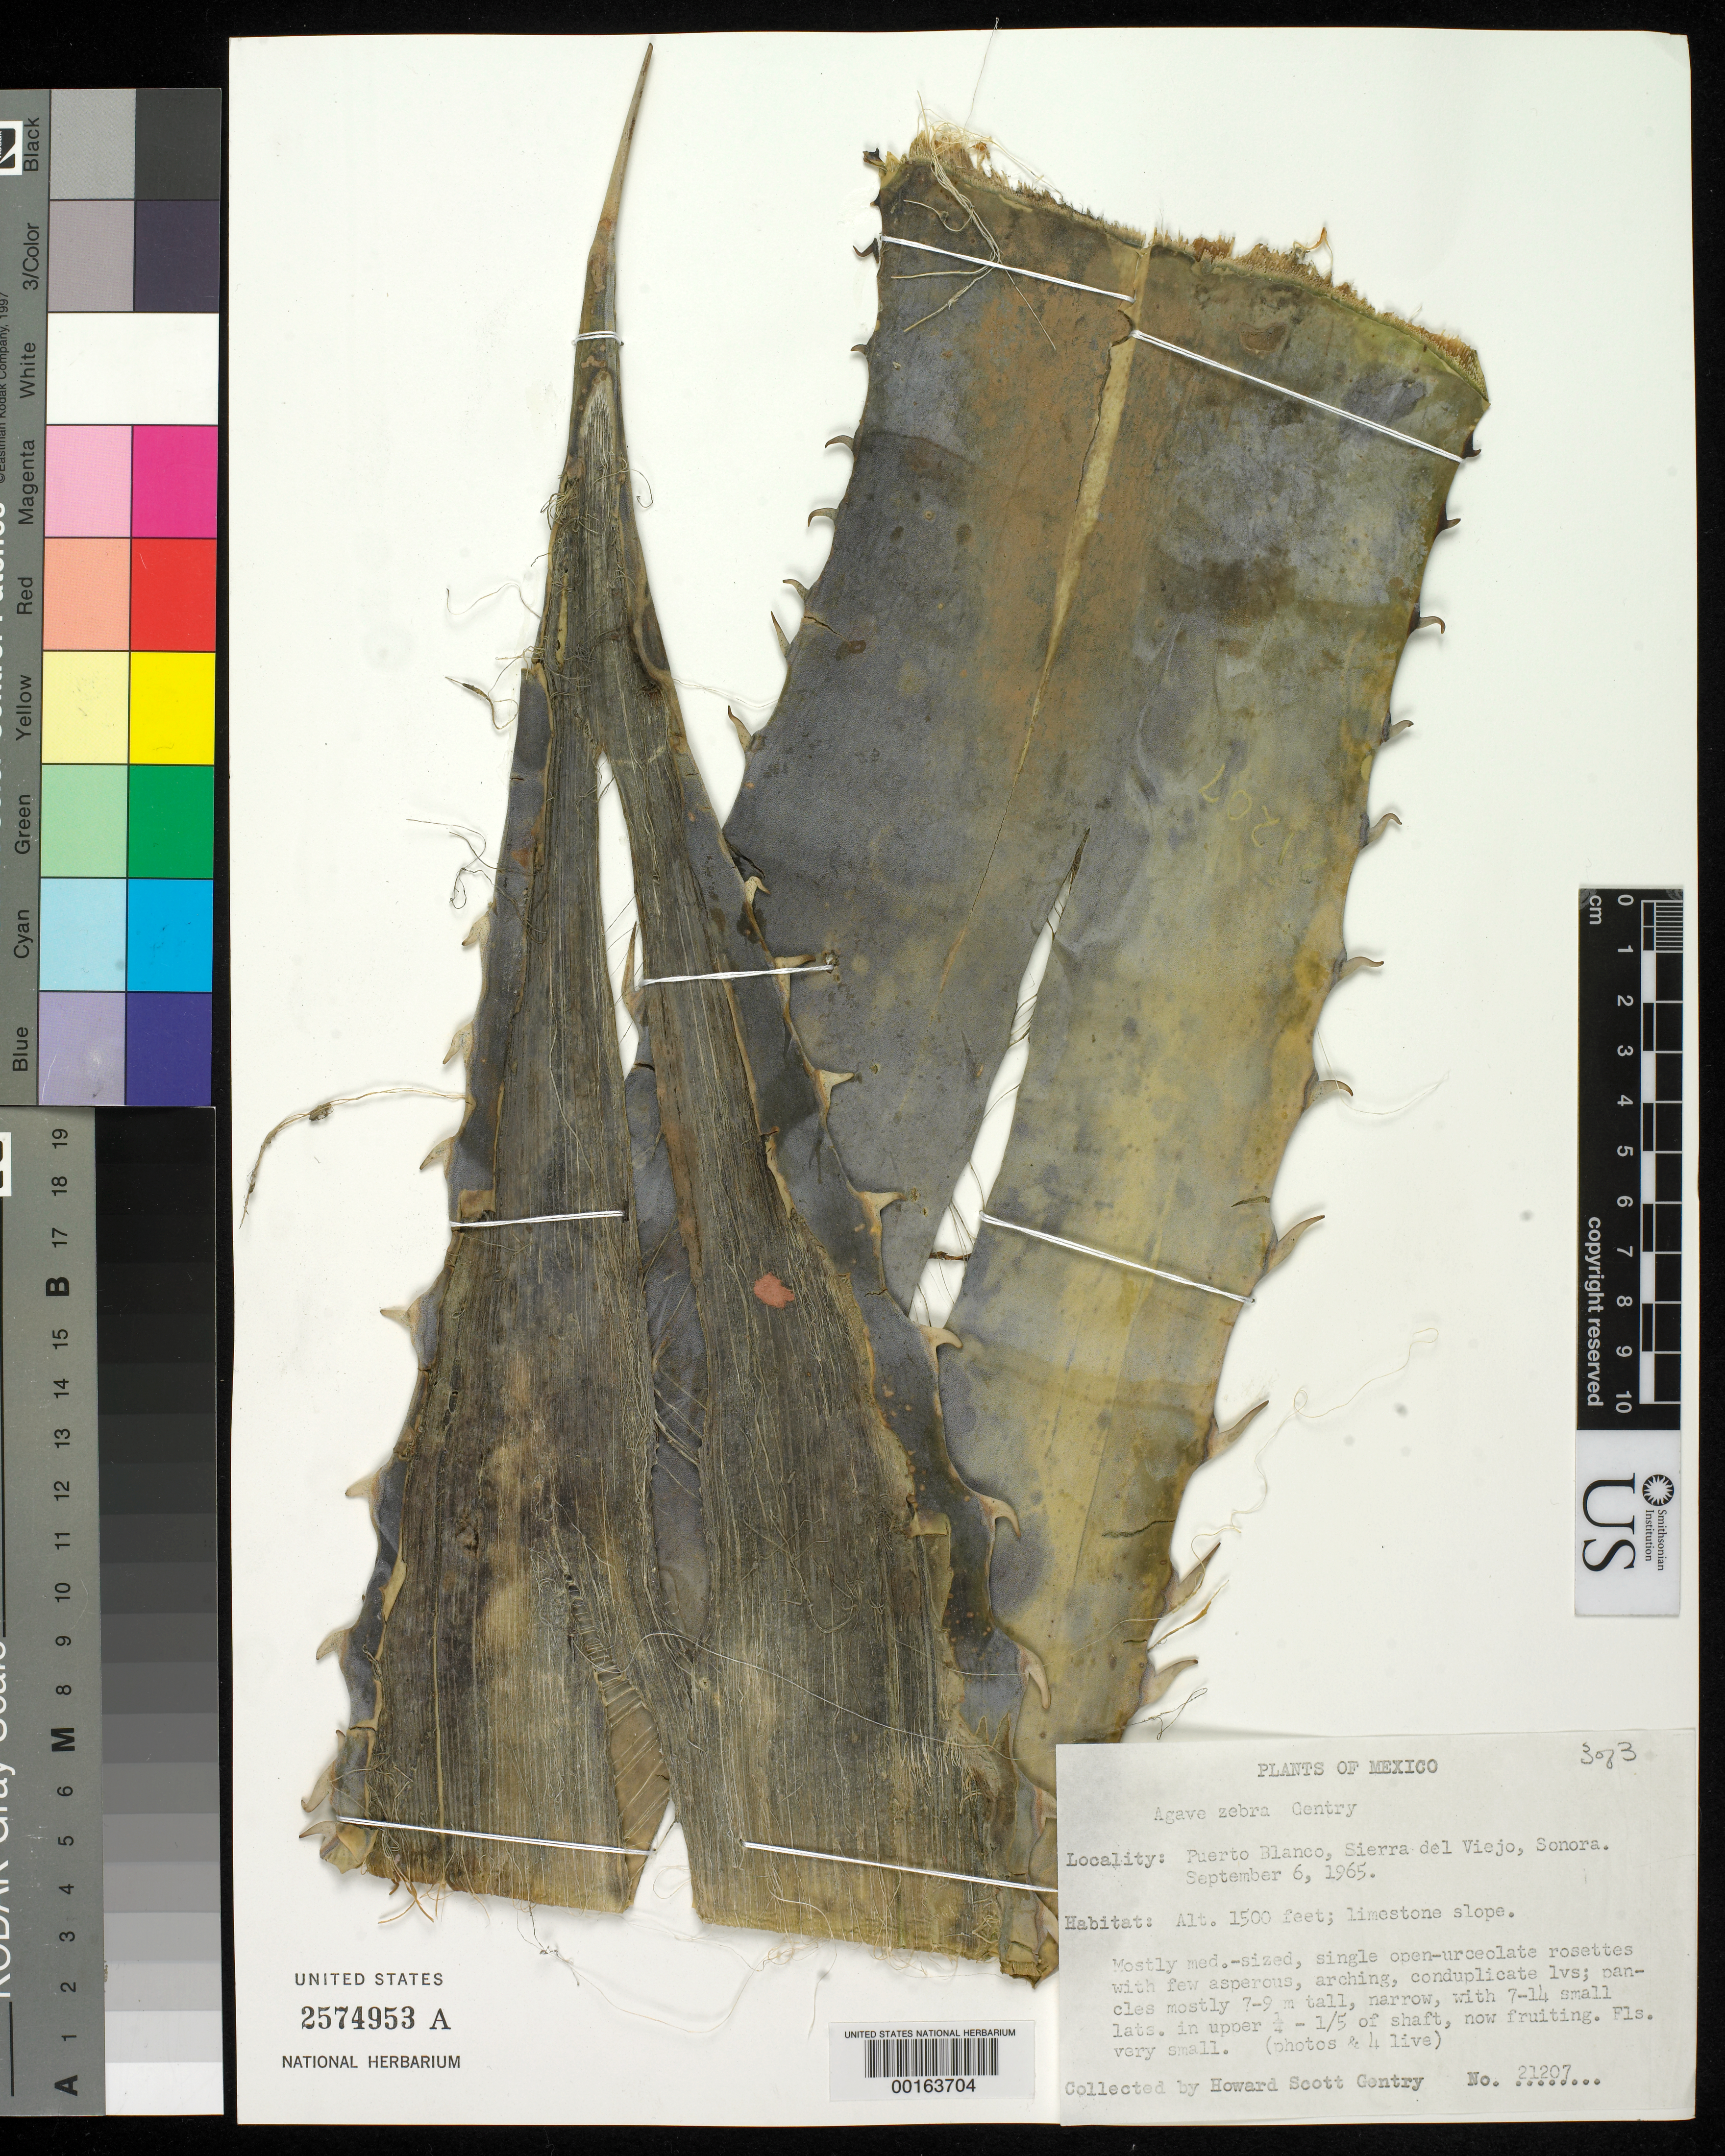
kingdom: Plantae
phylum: Tracheophyta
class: Liliopsida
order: Asparagales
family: Asparagaceae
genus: Agave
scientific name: Agave zebra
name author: Gentry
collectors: H. S. Gentry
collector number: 21207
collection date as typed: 06 Sep 1965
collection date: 1965-09-06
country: Mexico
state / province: Sonora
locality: Puerto blanco, sierra del viejo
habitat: Limestone slope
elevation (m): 457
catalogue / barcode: US 2574953A